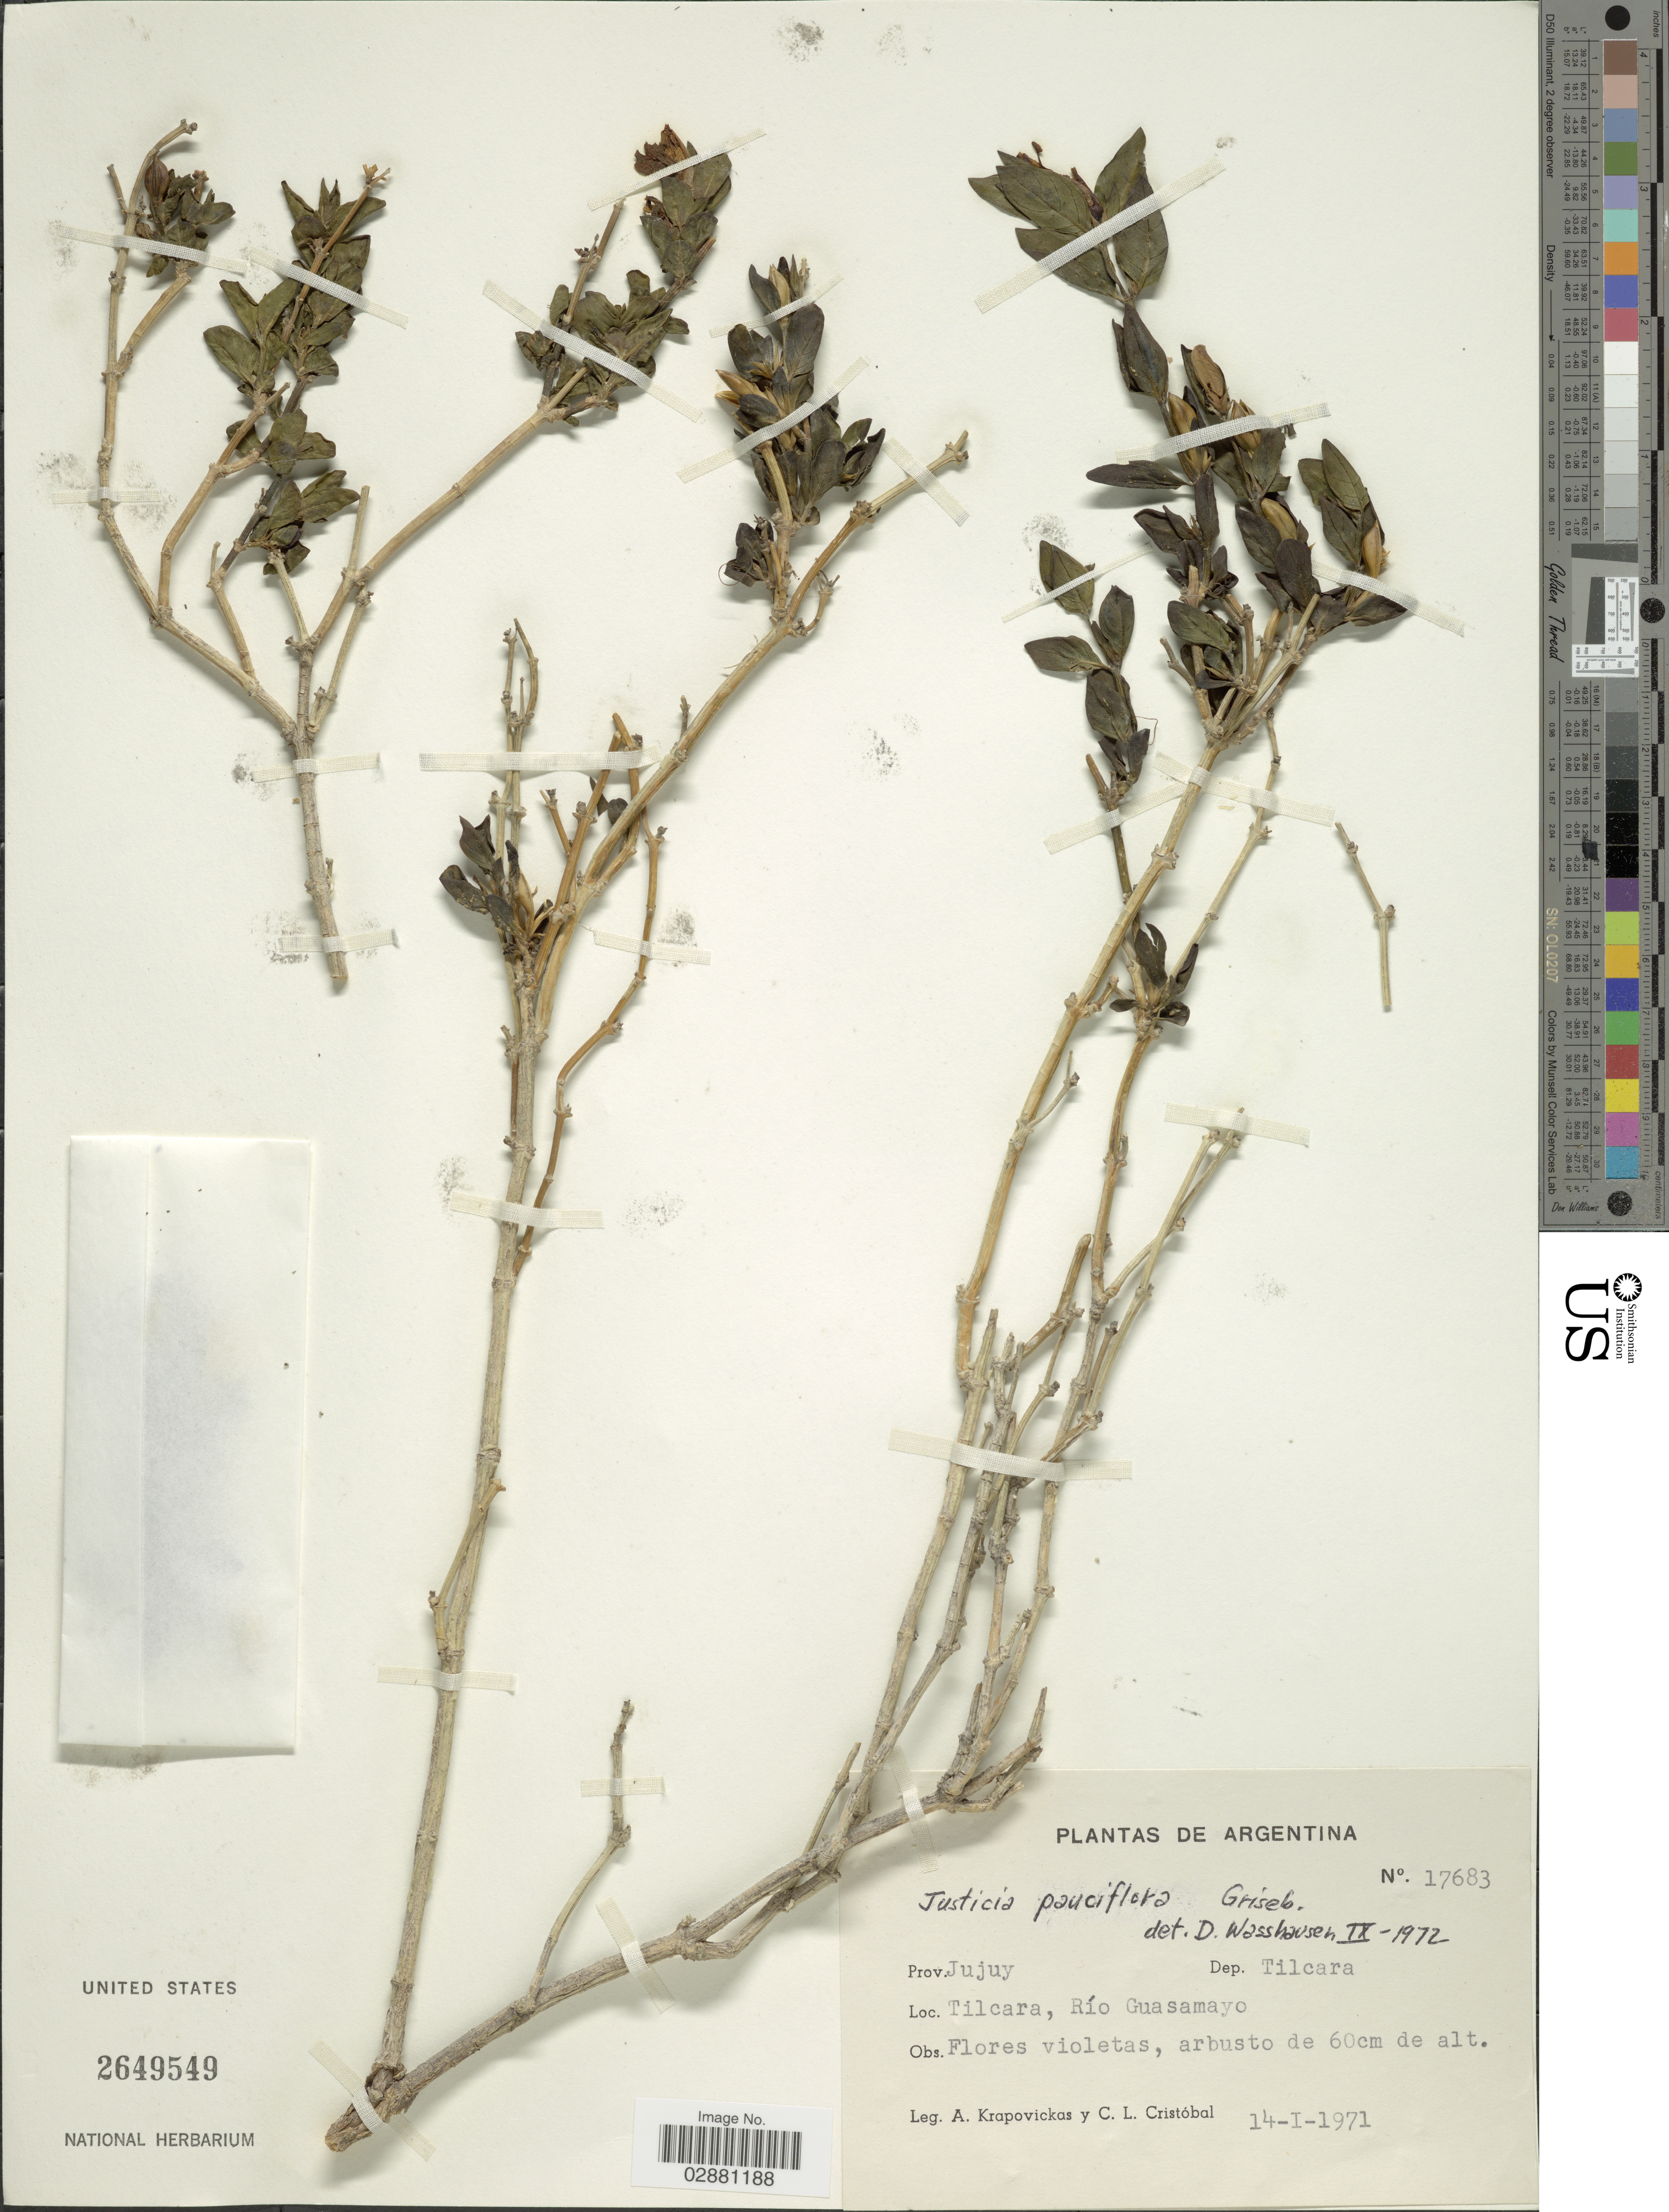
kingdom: Plantae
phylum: Tracheophyta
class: Magnoliopsida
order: Lamiales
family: Acanthaceae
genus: Justicia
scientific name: Justicia tweediana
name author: (Nees) Griseb.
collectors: A. Krapovickas & C. L. Cristóbal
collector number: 17683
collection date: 1971-01-14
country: Argentina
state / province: Jujuy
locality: Prov. Jujuy, Dep. Tilcara, Tilcara, Río Guasamayo.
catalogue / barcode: US 2649549